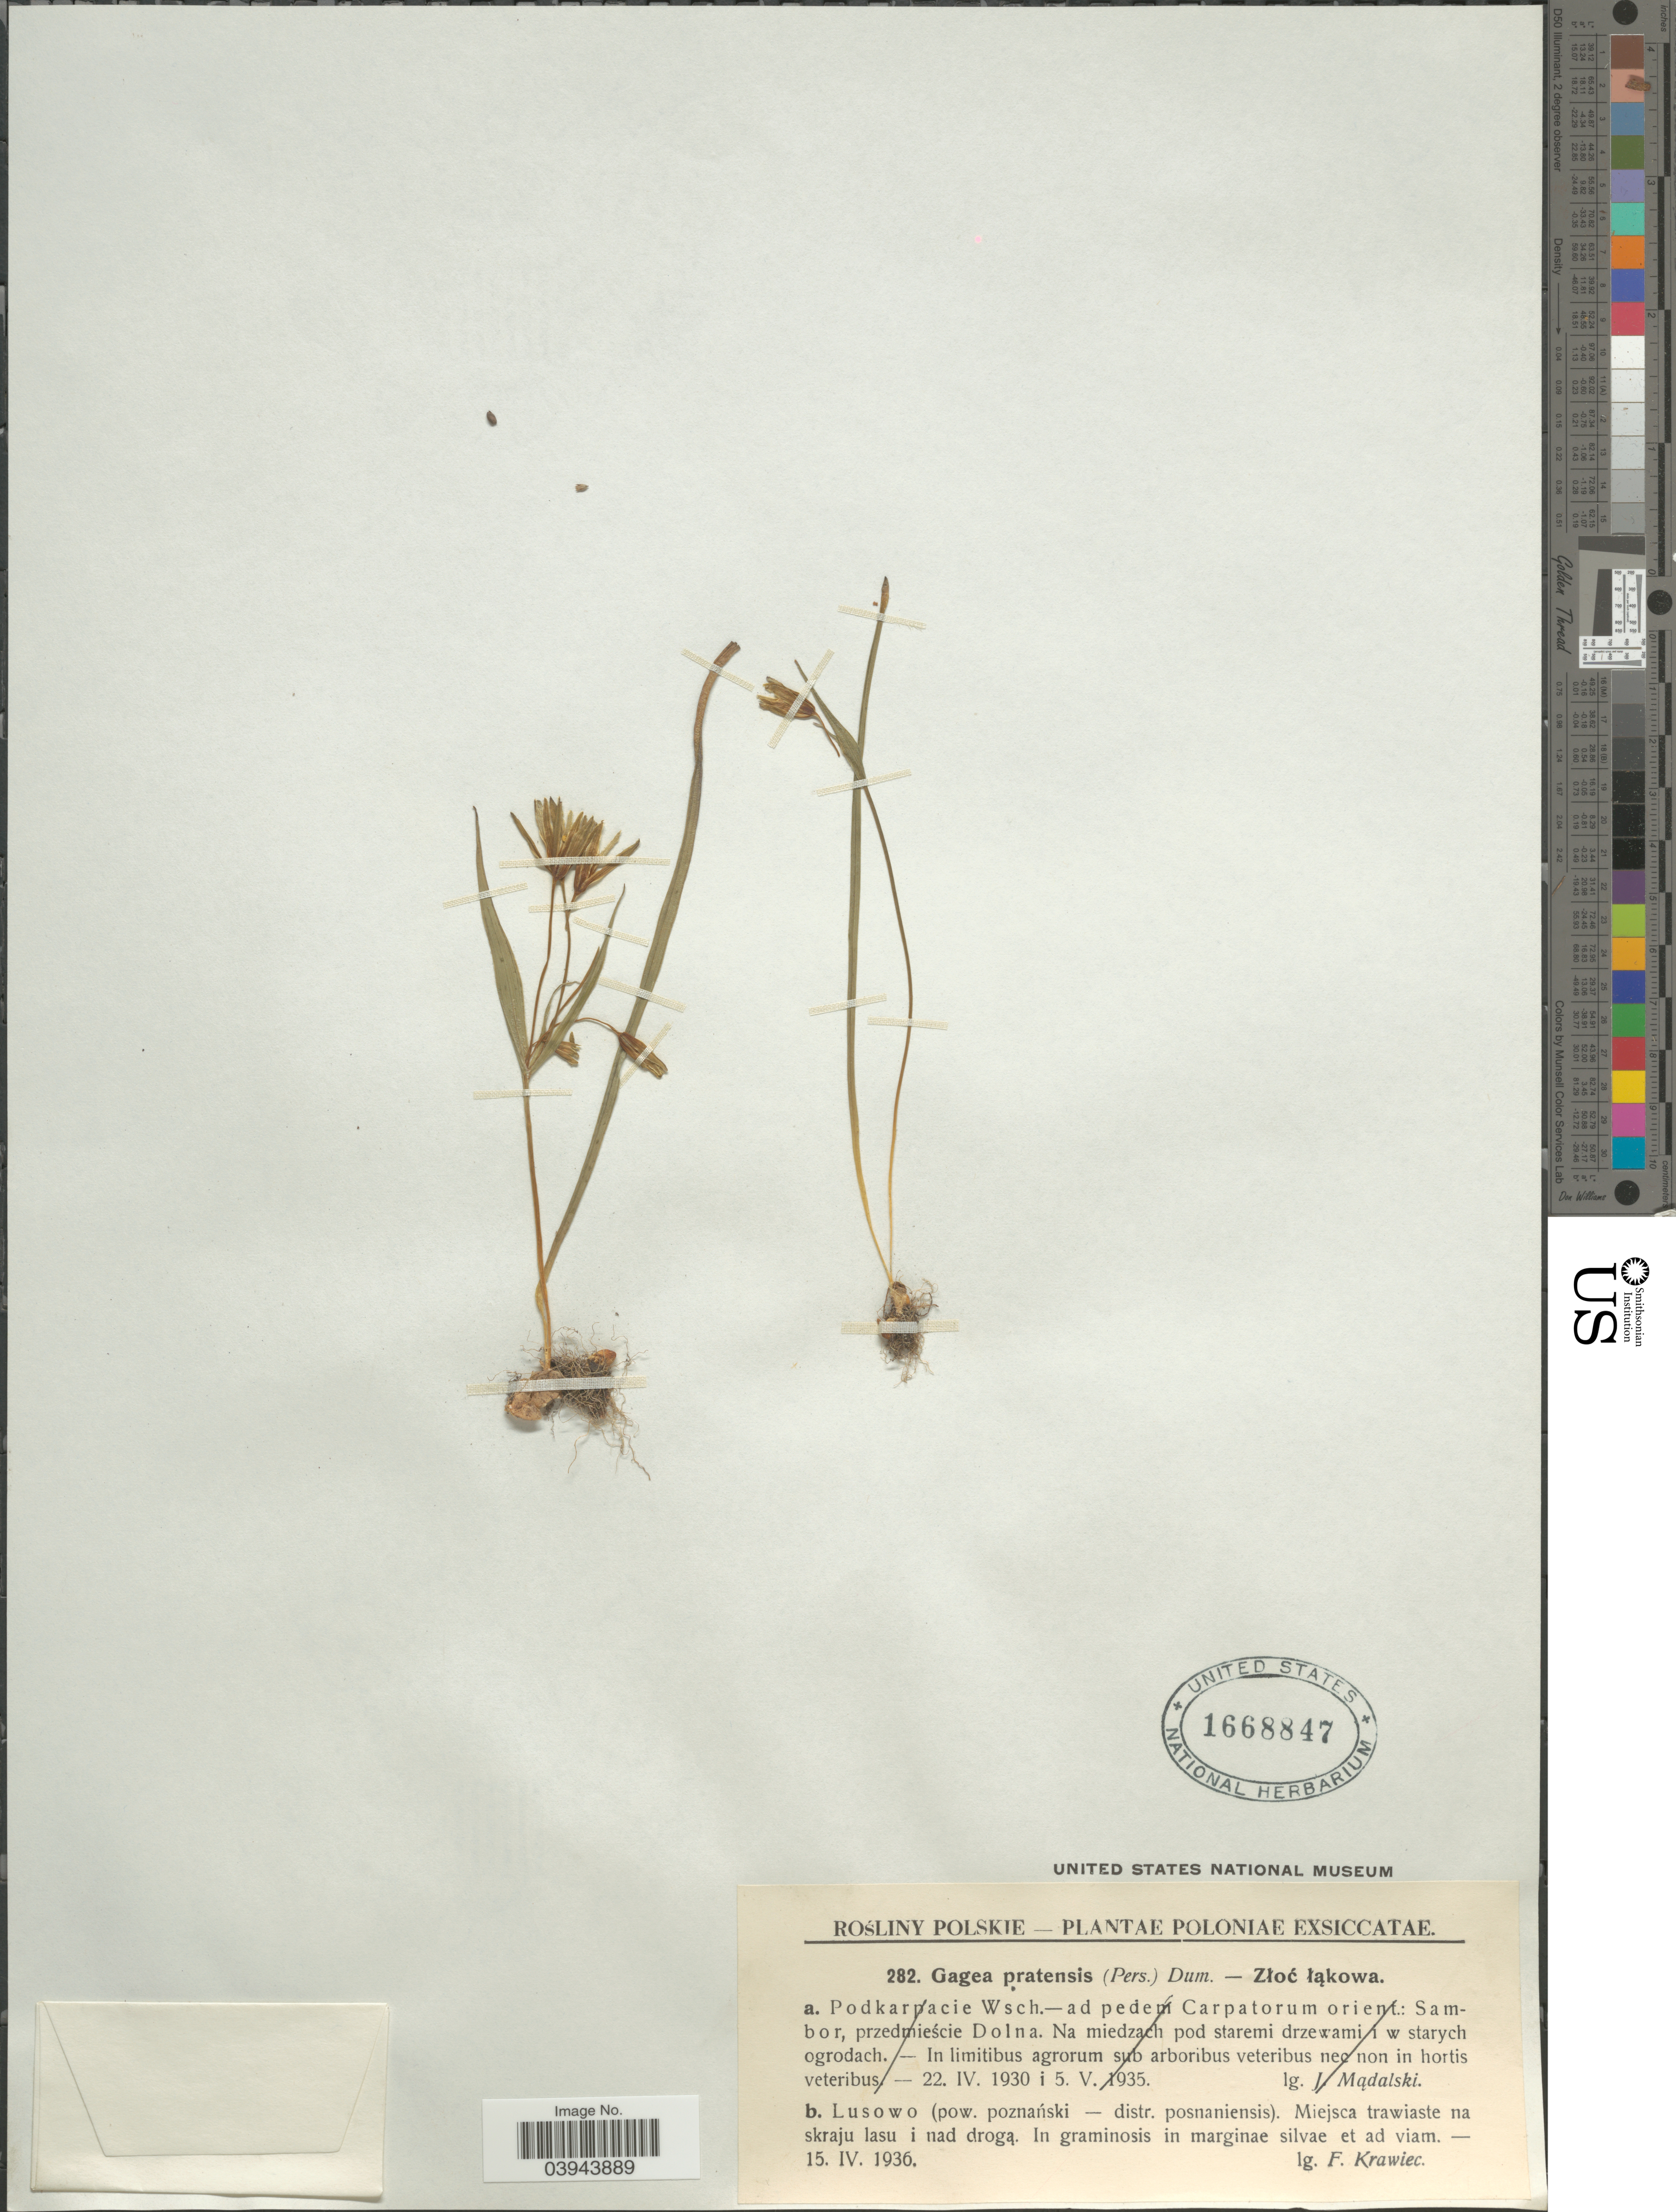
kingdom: Plantae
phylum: Tracheophyta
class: Liliopsida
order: Liliales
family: Liliaceae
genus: Gagea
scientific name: Gagea pratensis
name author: (Pers.) Dumort.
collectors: F. Krawiec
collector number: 282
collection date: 1936-04-15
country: Poland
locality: Lusowo (pow. poznanski - distr. posnaniensis). Miejsca trawiaste na skraju lasu i nad droga.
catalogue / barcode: US 1668847